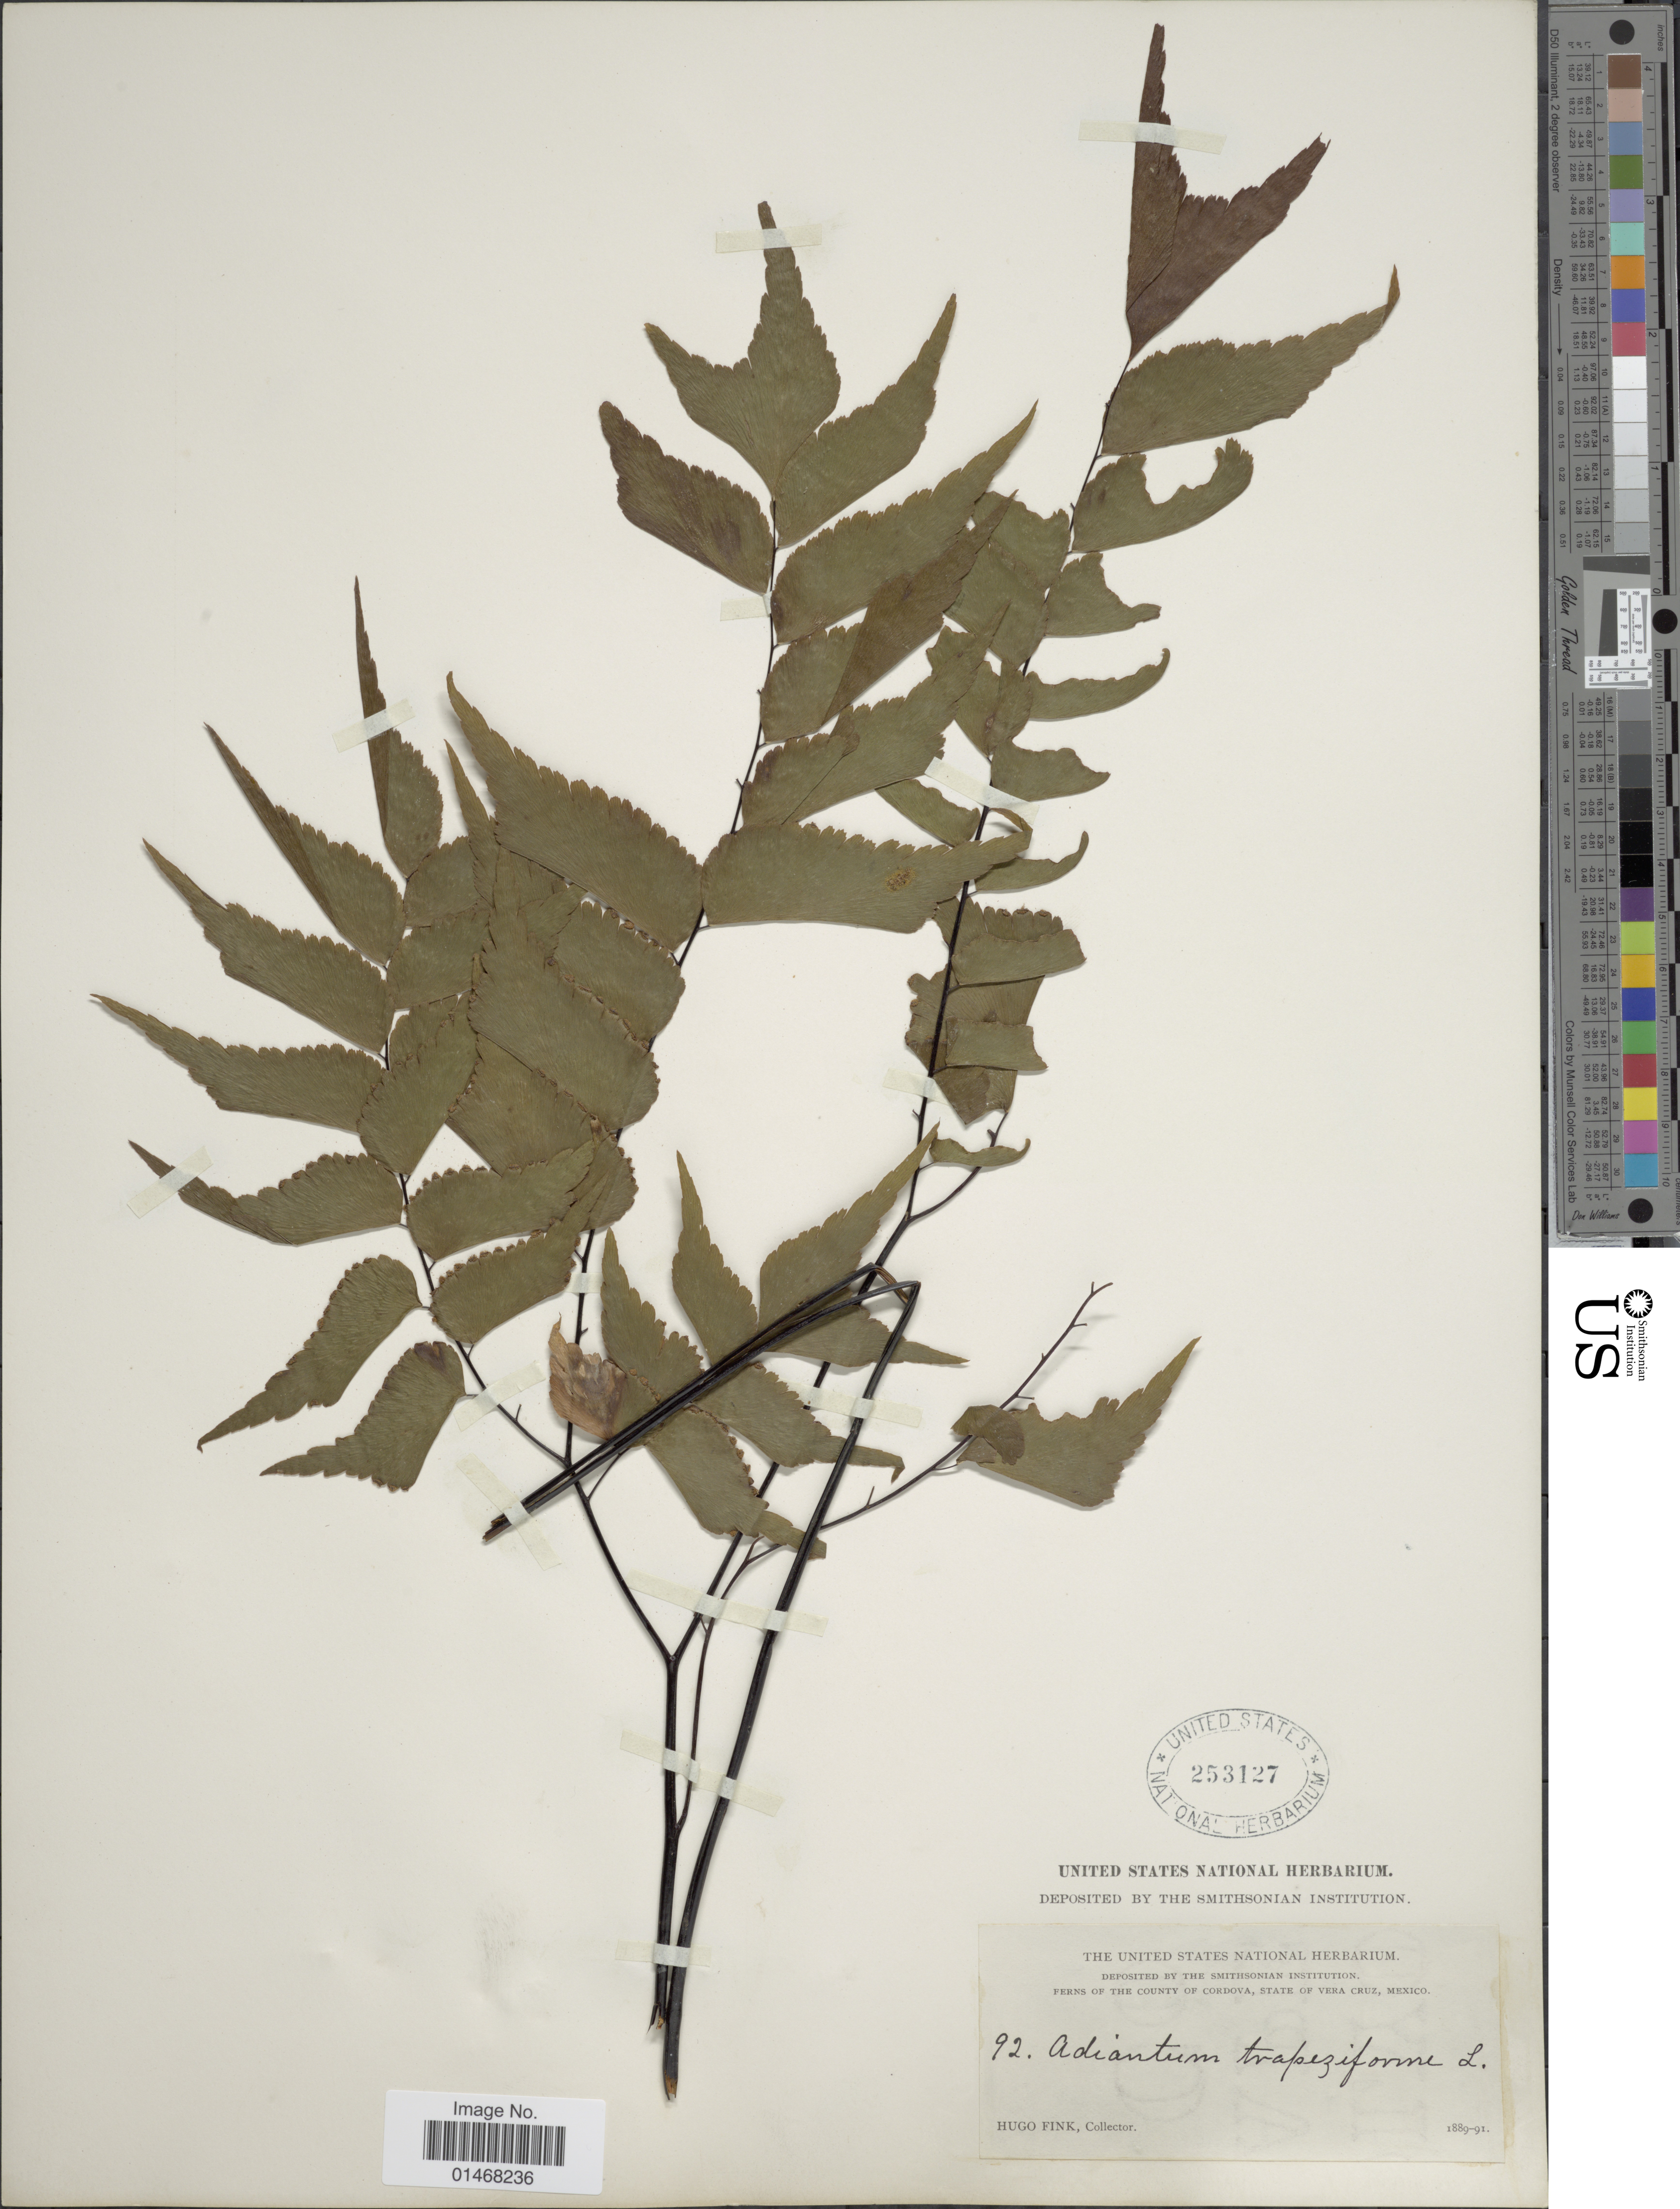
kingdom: Plantae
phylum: Tracheophyta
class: Polypodiopsida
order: Polypodiales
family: Pteridaceae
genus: Adiantum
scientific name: Adiantum trapeziforme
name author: L.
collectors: H. Fink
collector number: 92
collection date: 1889/1891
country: Mexico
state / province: Veracruz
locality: Ferns of the County of Cordova,State of Vera Cruz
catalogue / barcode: US 253127